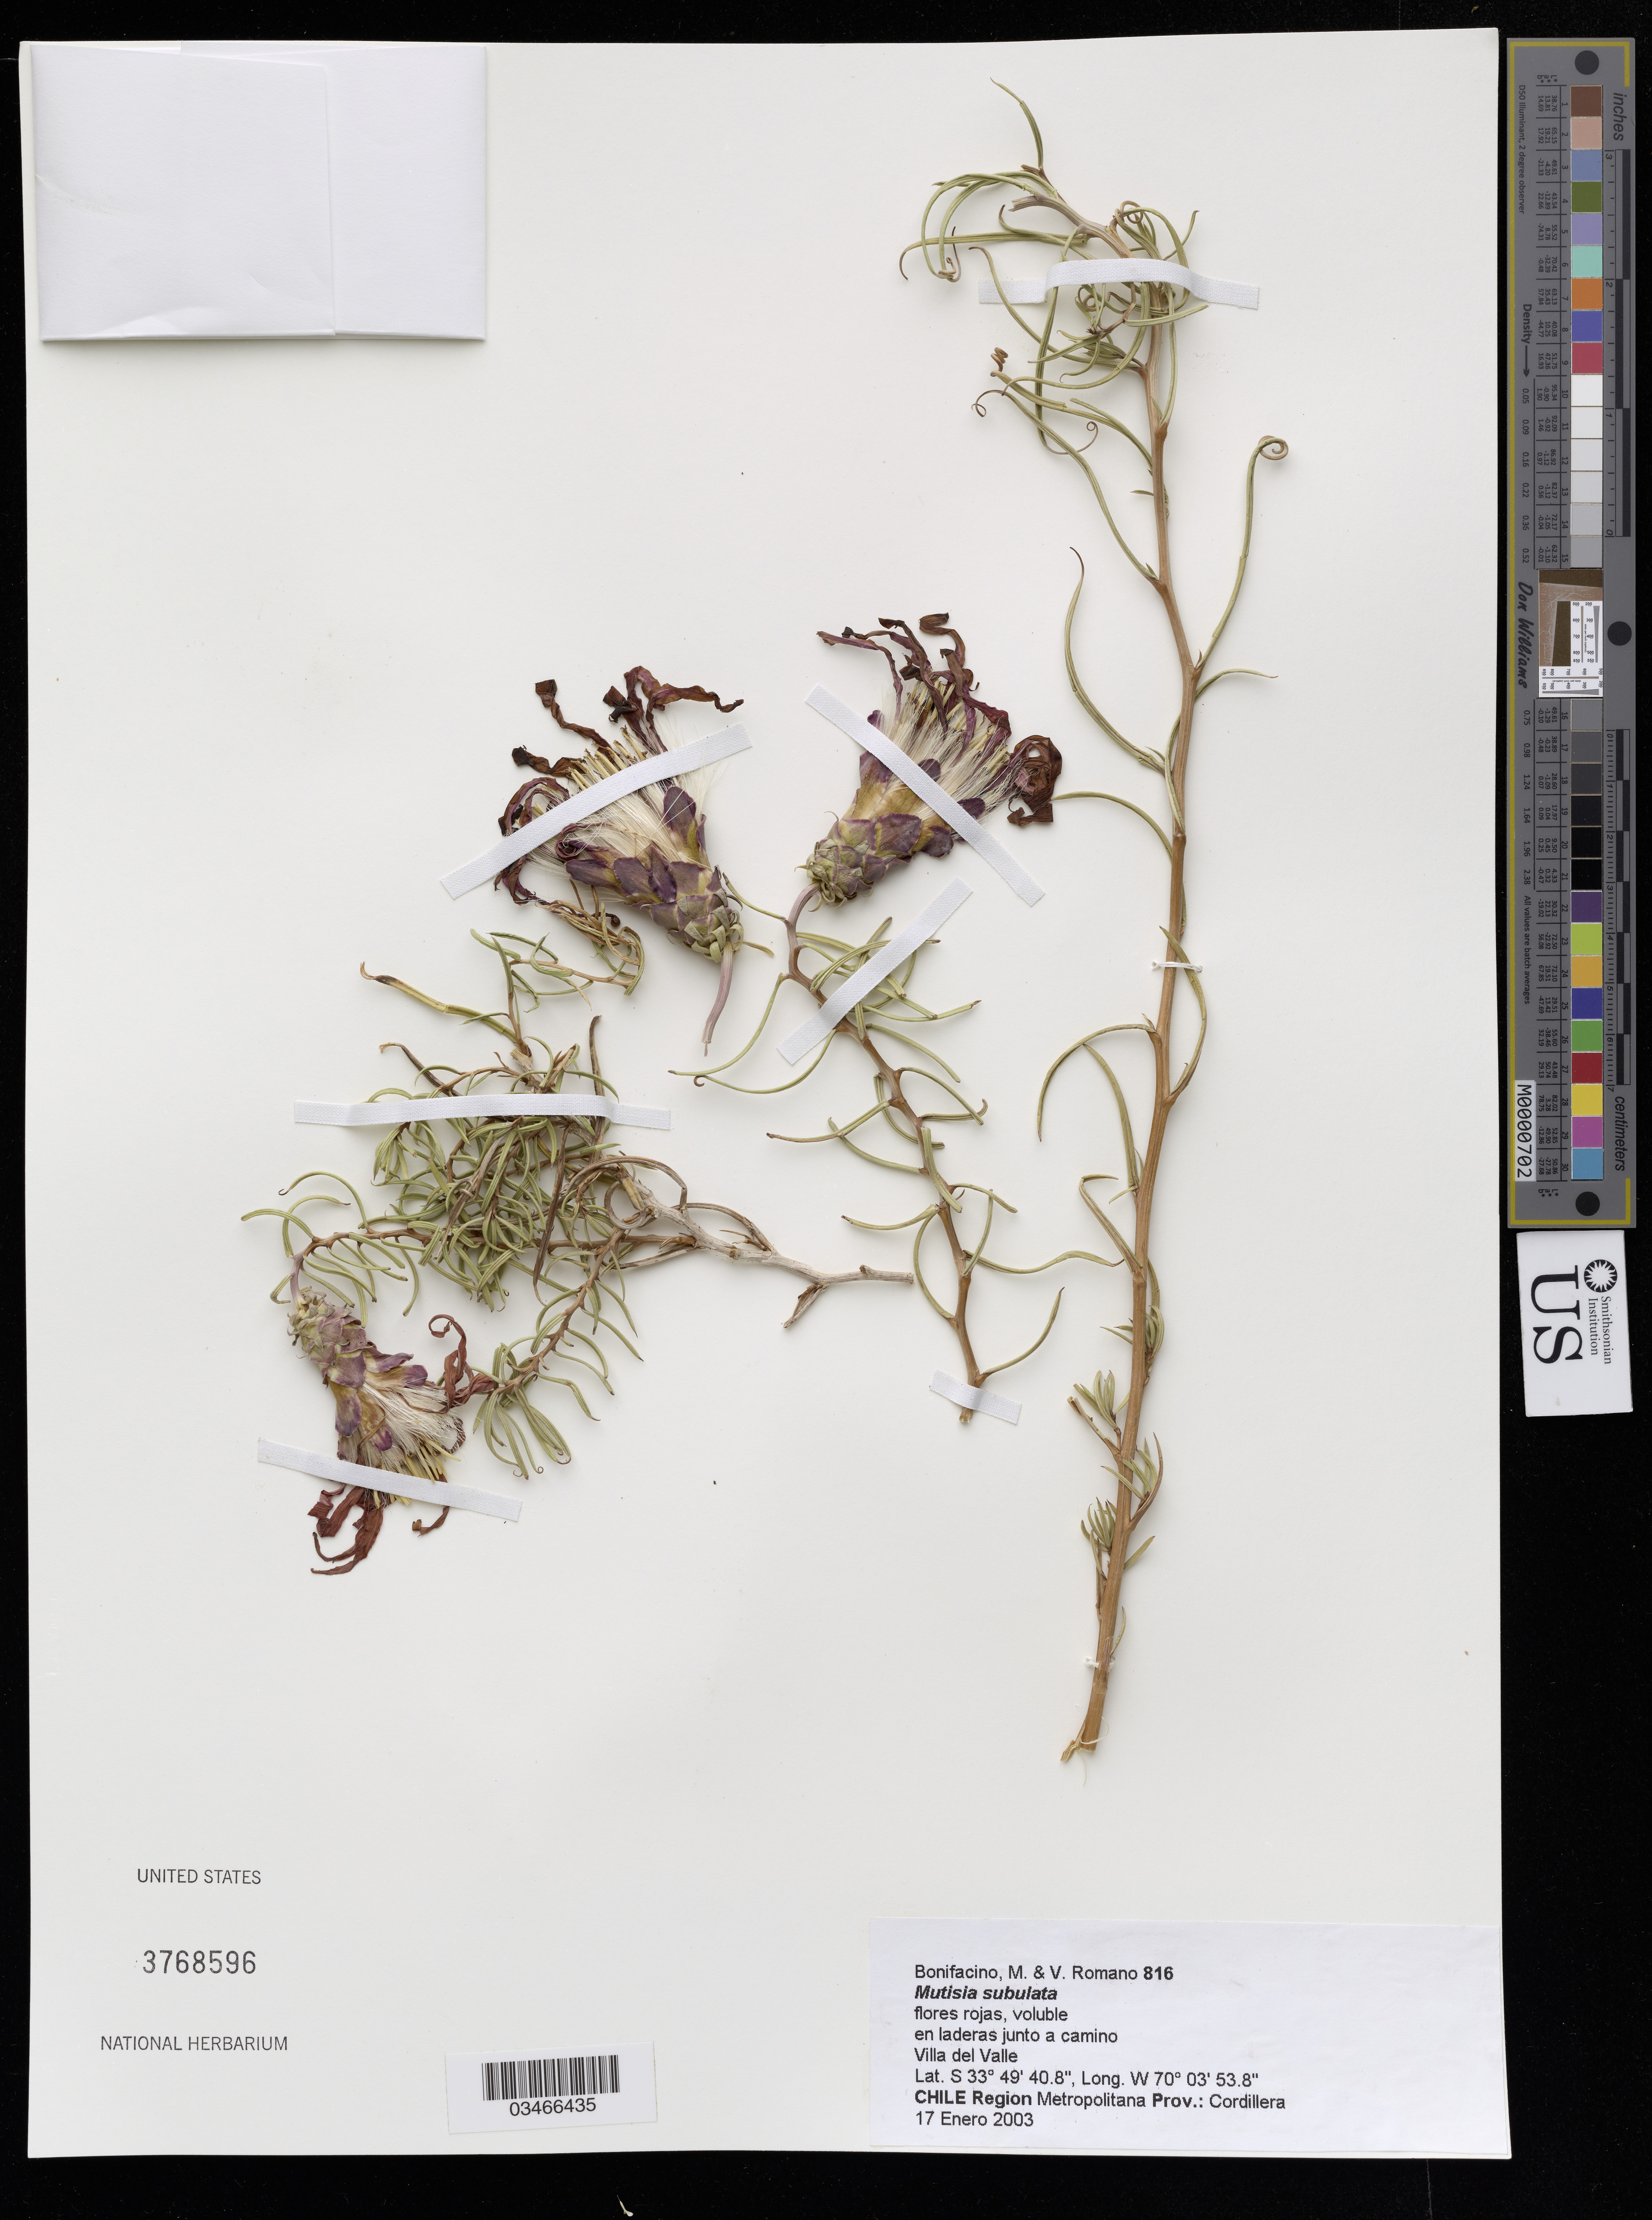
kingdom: Plantae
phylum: Tracheophyta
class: Magnoliopsida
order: Asterales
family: Asteraceae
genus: Mutisia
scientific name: Mutisia subulata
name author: Ruiz & Pav.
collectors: M. Bonifacino & V. Romano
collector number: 816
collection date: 2003-01-17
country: Chile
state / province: Región Metropolitana (RM)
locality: Villa del Valle. Prov.: Cordillera.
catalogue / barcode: US 378596